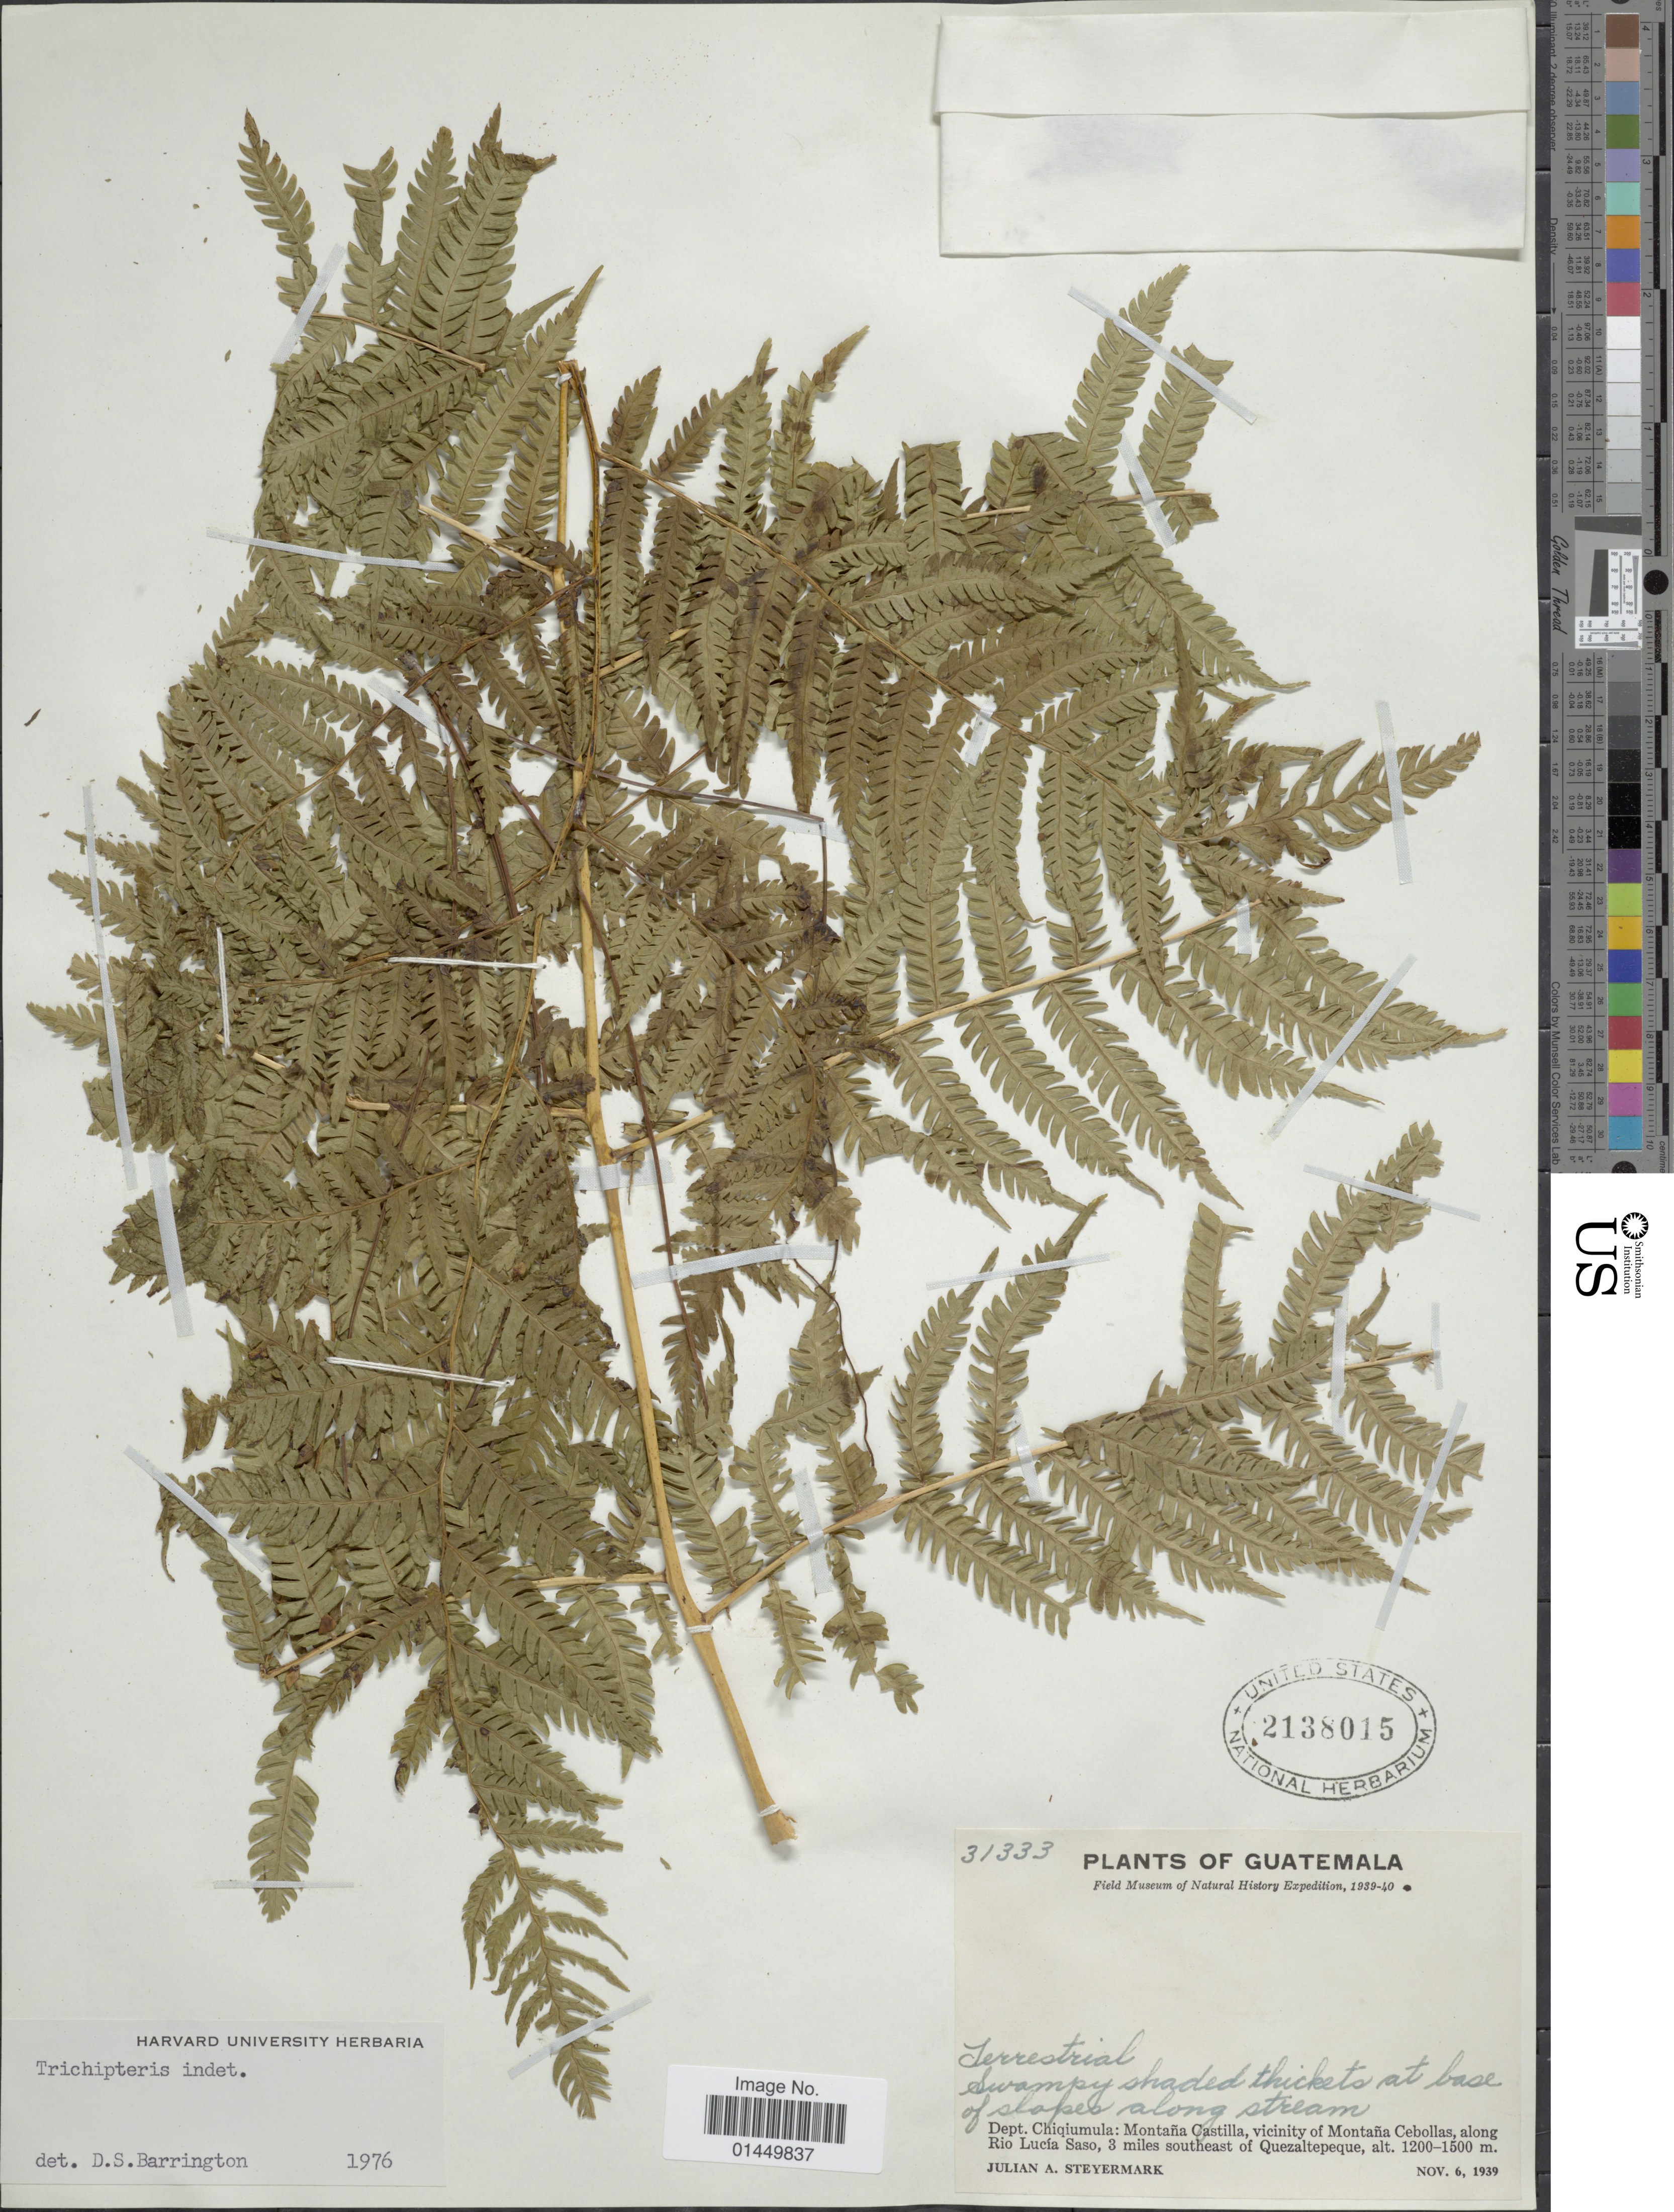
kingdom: Plantae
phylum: Tracheophyta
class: Polypodiopsida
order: Cyatheales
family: Cyatheaceae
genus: Cyathea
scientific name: Cyathea sp.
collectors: J. Steyermark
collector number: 31333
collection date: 1939-11-06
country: Guatemala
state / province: Chiquimula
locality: Dept. Chiquimula: Montana Castilla, vicinity of Montana Cebollas, along Rio Lucia Saso, 3 miles southeast of Quezaltepeque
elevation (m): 1200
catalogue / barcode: US 2138015